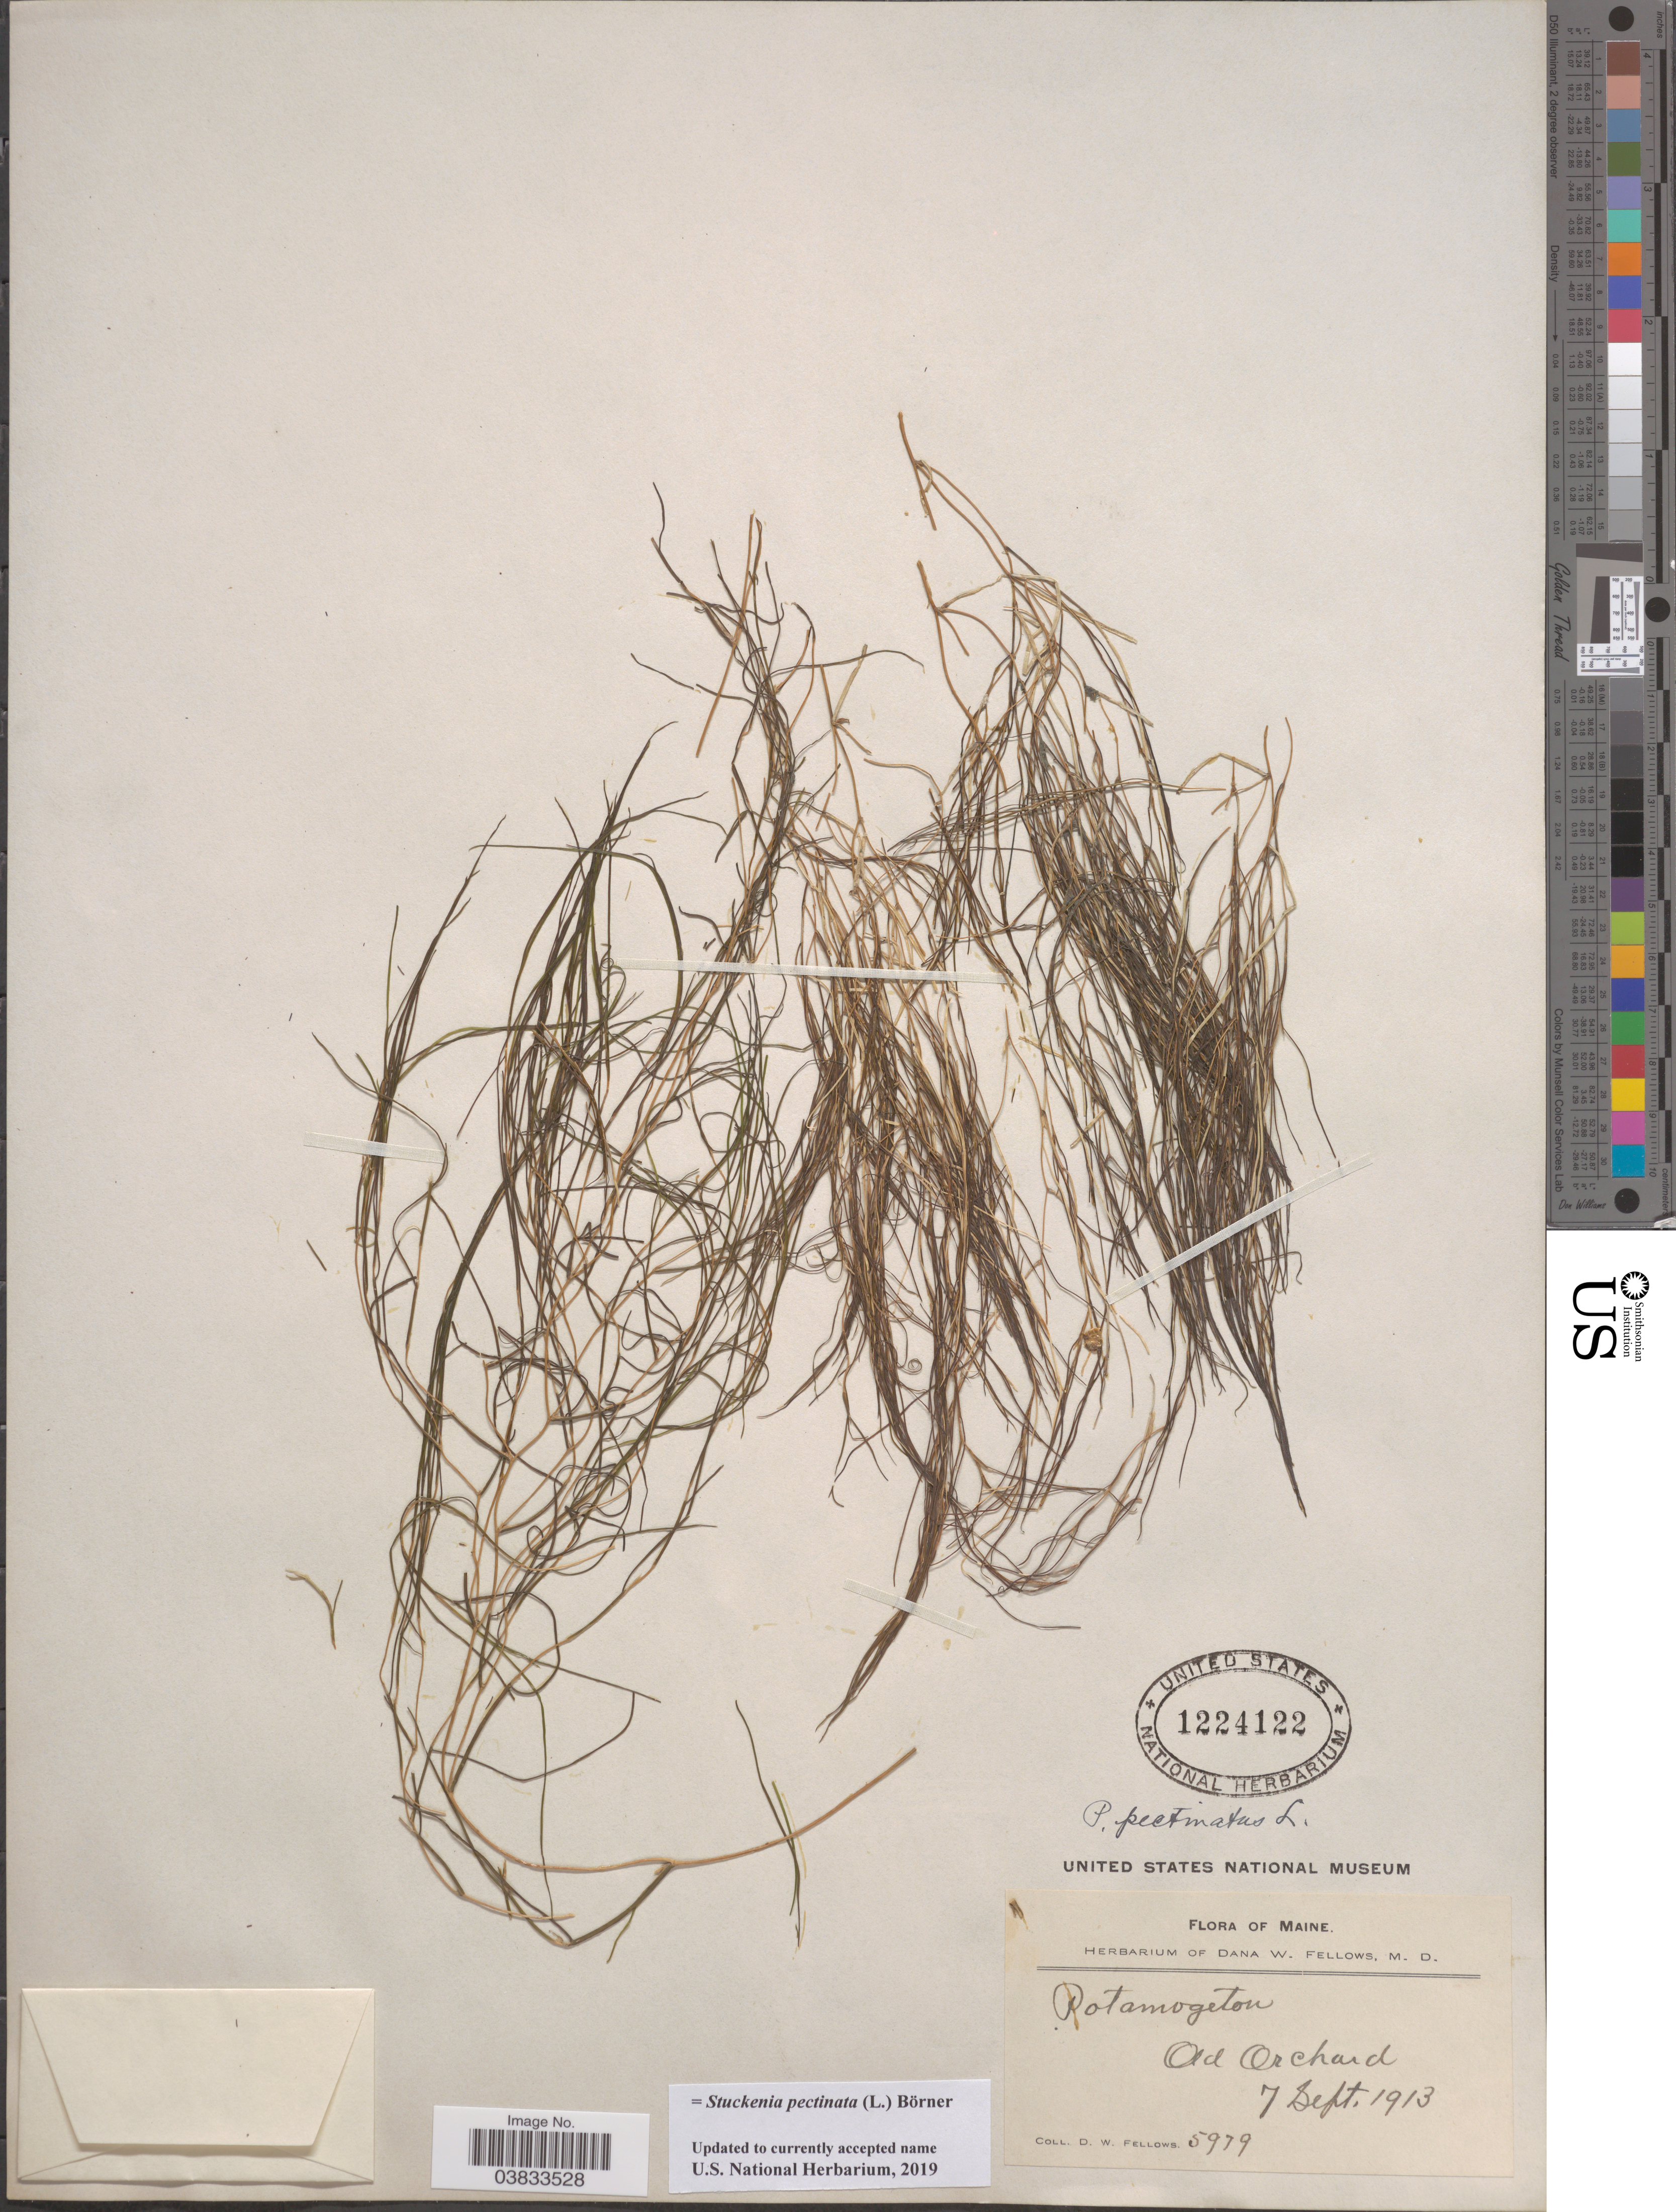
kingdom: Plantae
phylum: Tracheophyta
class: Liliopsida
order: Alismatales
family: Potamogetonaceae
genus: Stuckenia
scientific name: Stuckenia pectinata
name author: (L.) Börner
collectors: D. W. Fellows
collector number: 5979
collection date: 1913-09-07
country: United States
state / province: Maine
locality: Old Orchard. .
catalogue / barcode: US 1224122